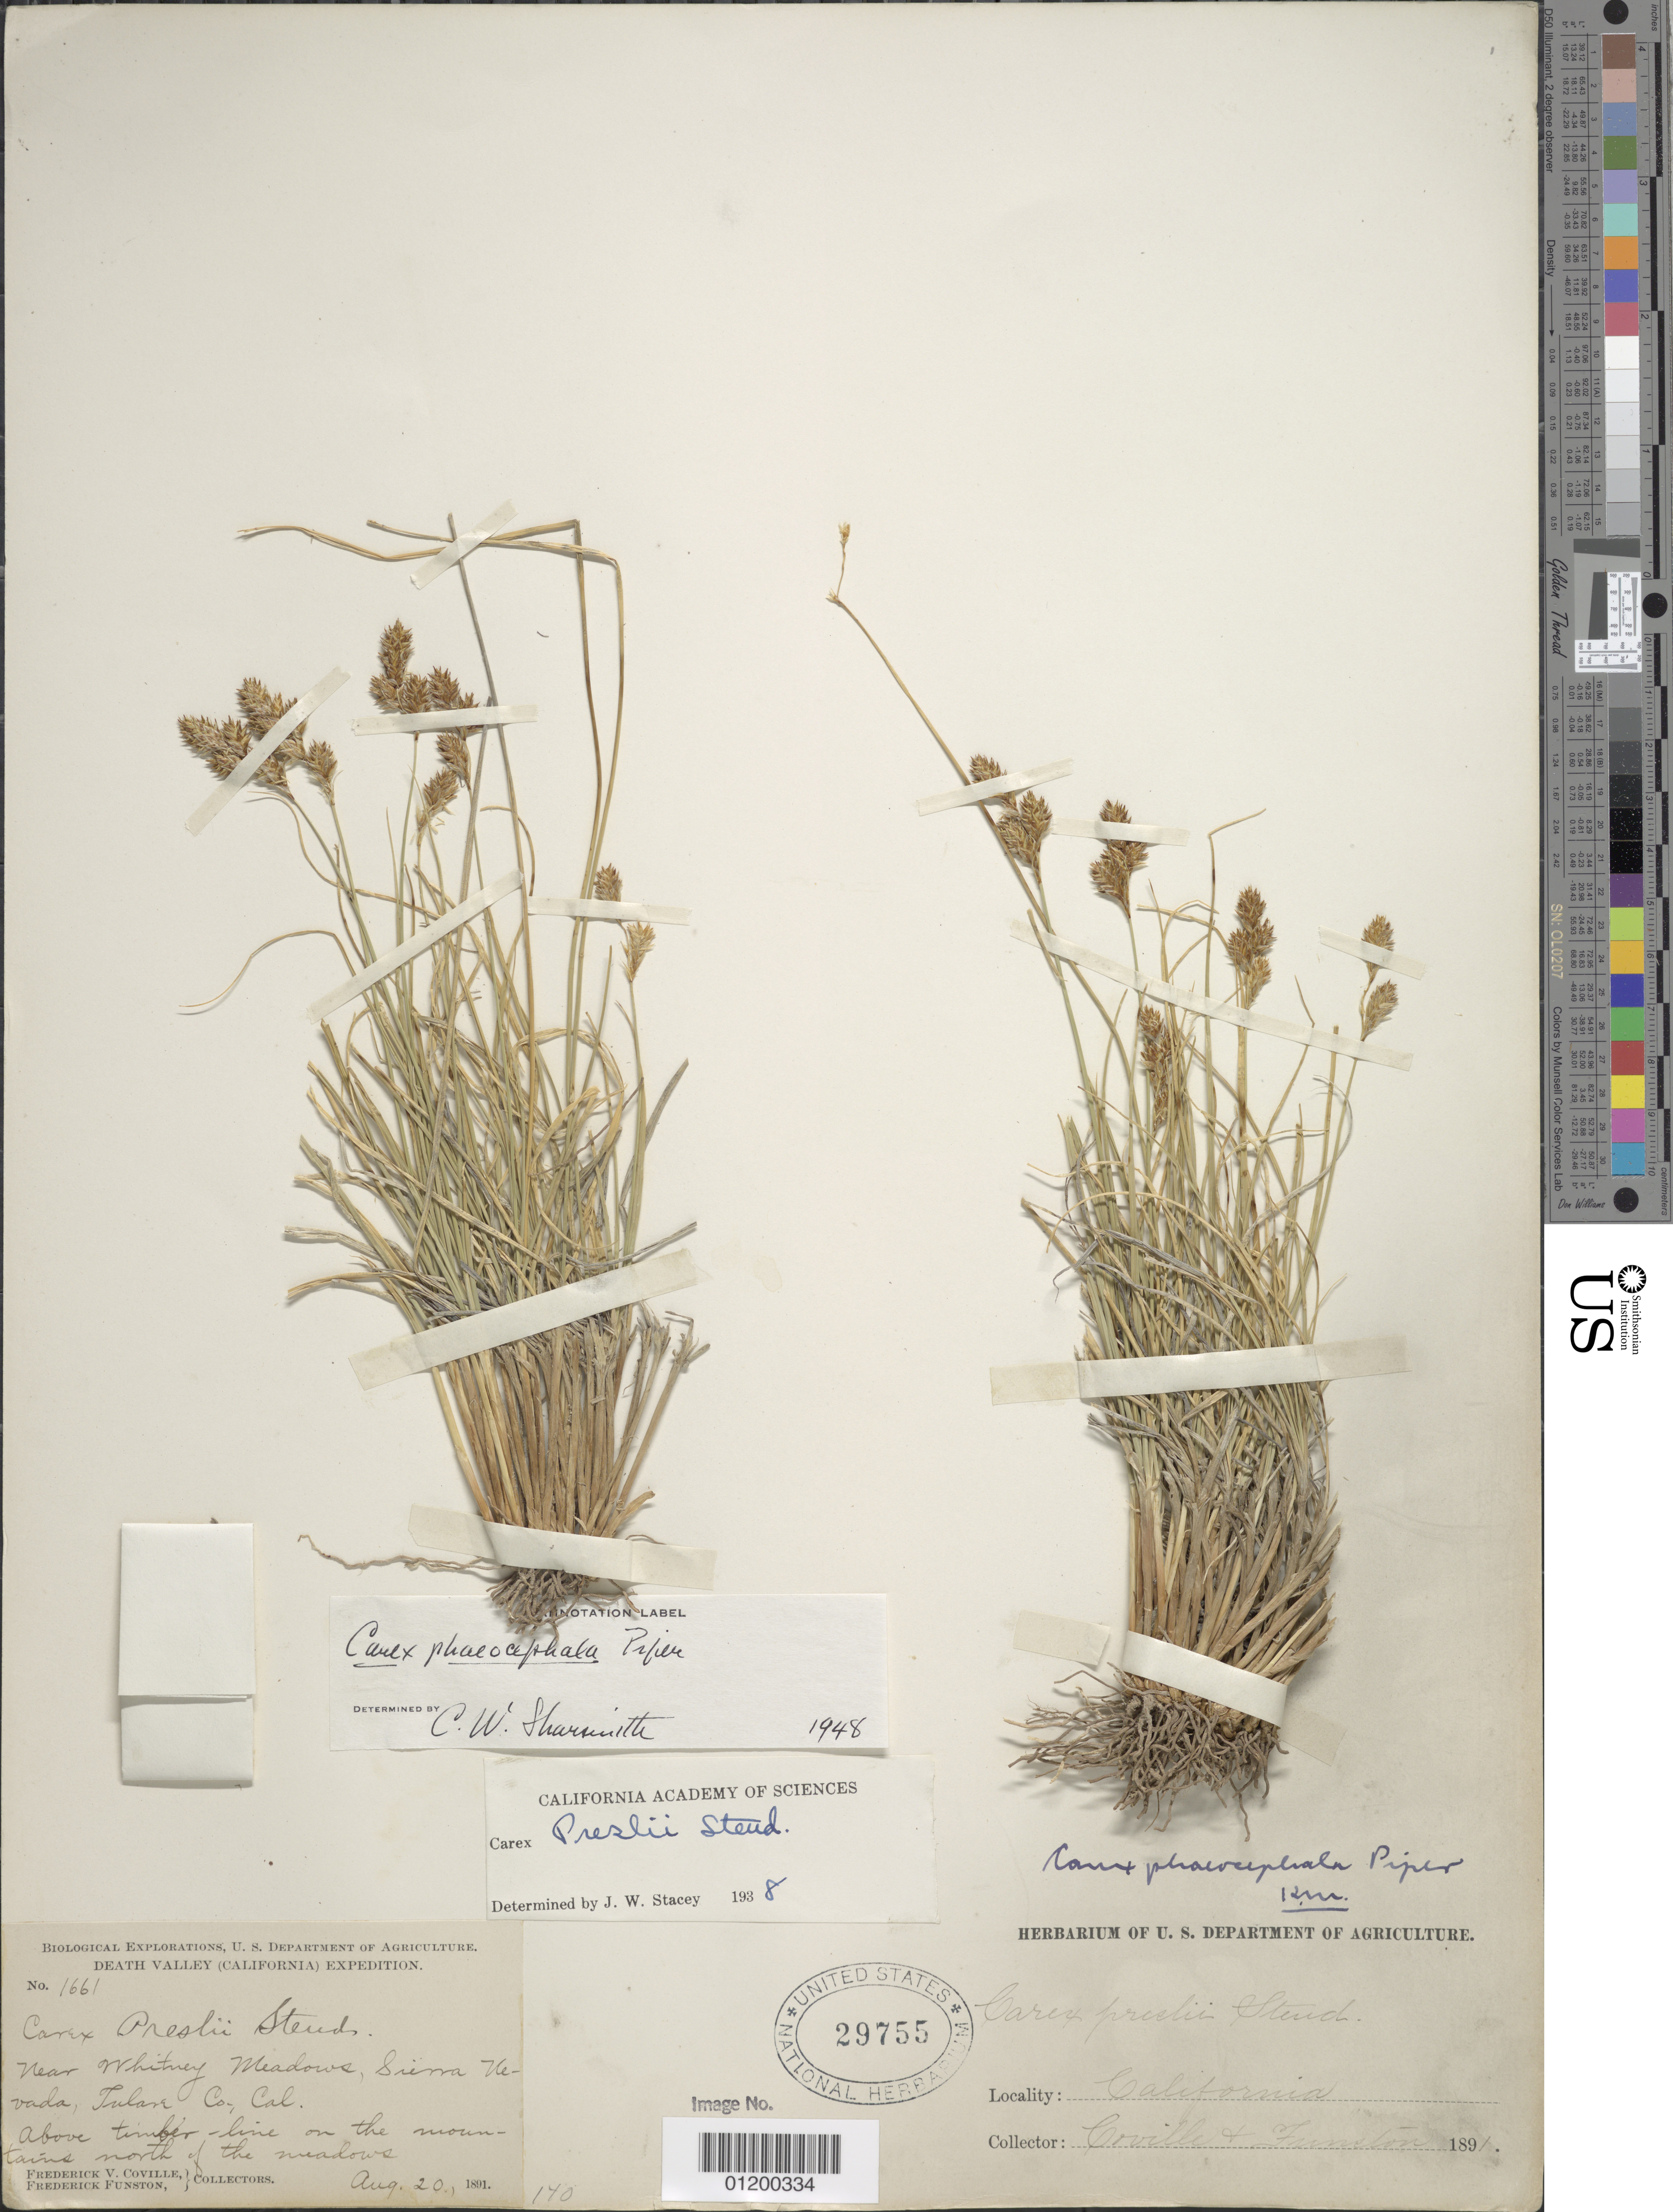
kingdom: Plantae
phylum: Tracheophyta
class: Liliopsida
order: Poales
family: Cyperaceae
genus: Carex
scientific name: Carex preslii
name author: Steud.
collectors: F. V. Coville & F. Funston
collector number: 1661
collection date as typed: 20 Aug 1891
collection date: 1891-08-20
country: United States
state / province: California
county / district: Tulare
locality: Near Whitney Meadows, Sierra Neveda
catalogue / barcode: US 29755